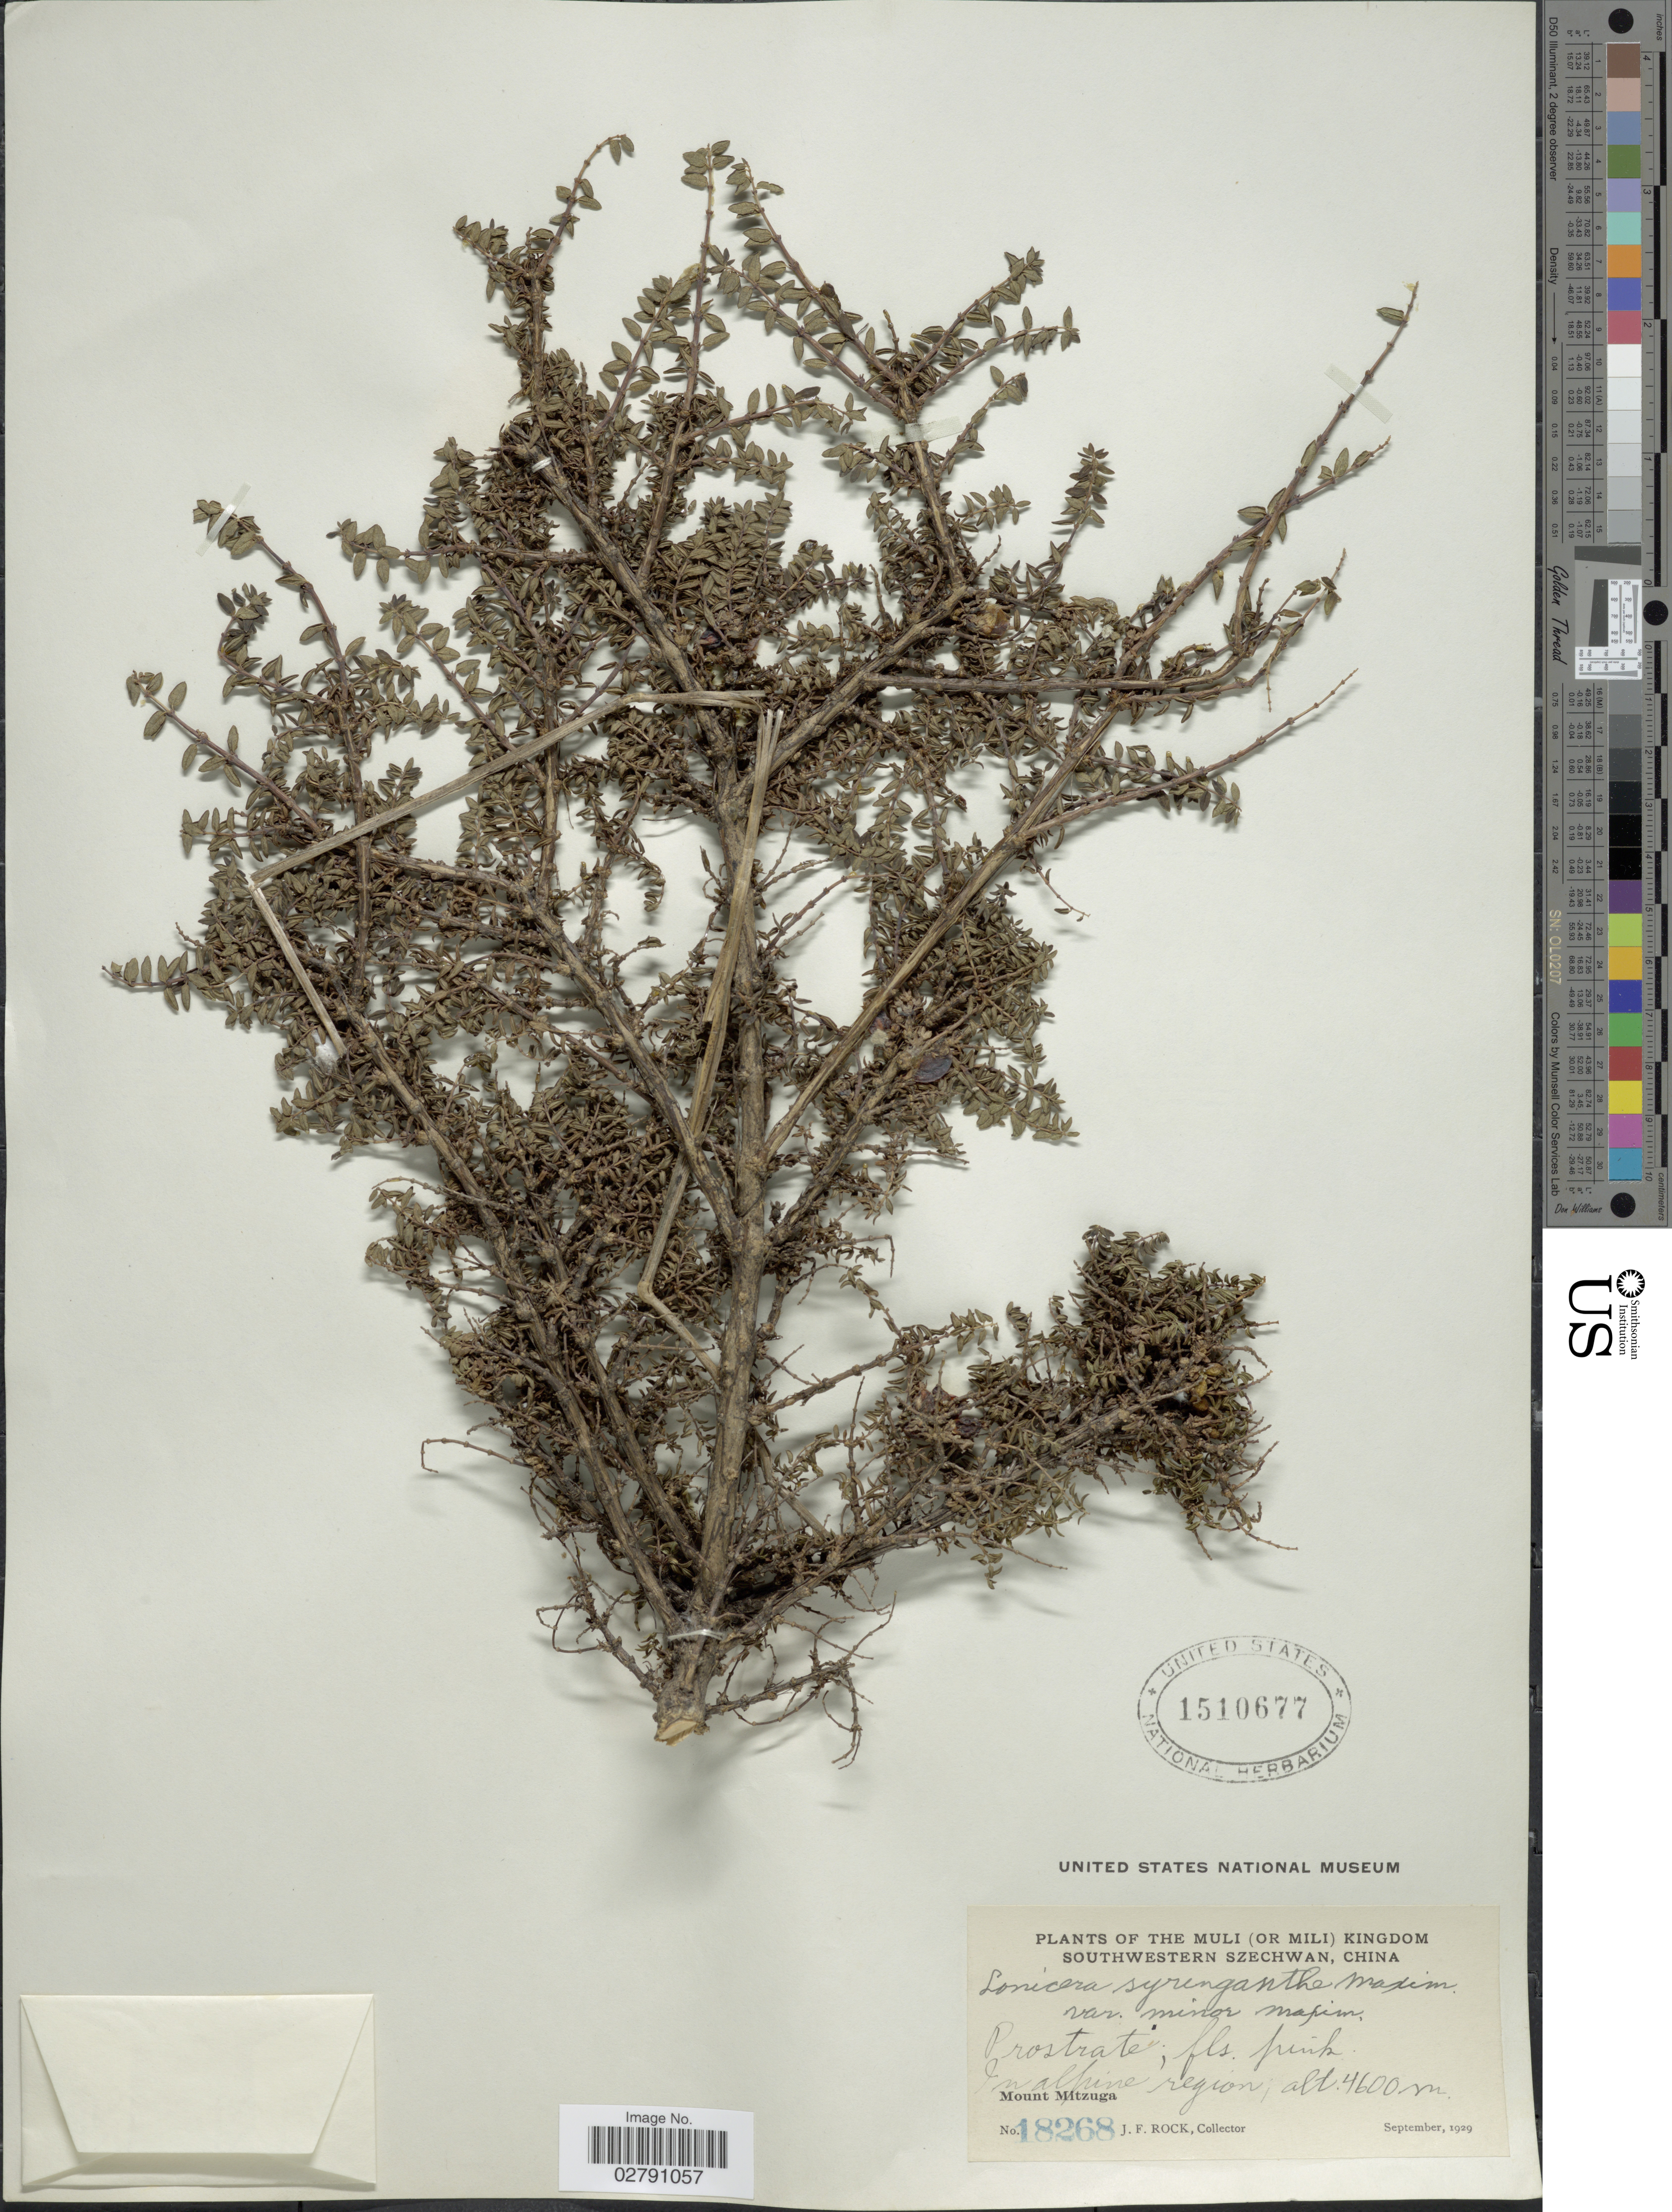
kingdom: Plantae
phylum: Tracheophyta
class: Magnoliopsida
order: Dipsacales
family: Caprifoliaceae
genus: Lonicera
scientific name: Lonicera syringantha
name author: Maxim.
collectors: J. Rock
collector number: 18268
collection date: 1929-09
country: China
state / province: Sichuan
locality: Muli (or Mili) Kingdom. Southwestern Szechwan. In alpine region. Mount Mitzuga.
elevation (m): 4600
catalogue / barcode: US 1510677